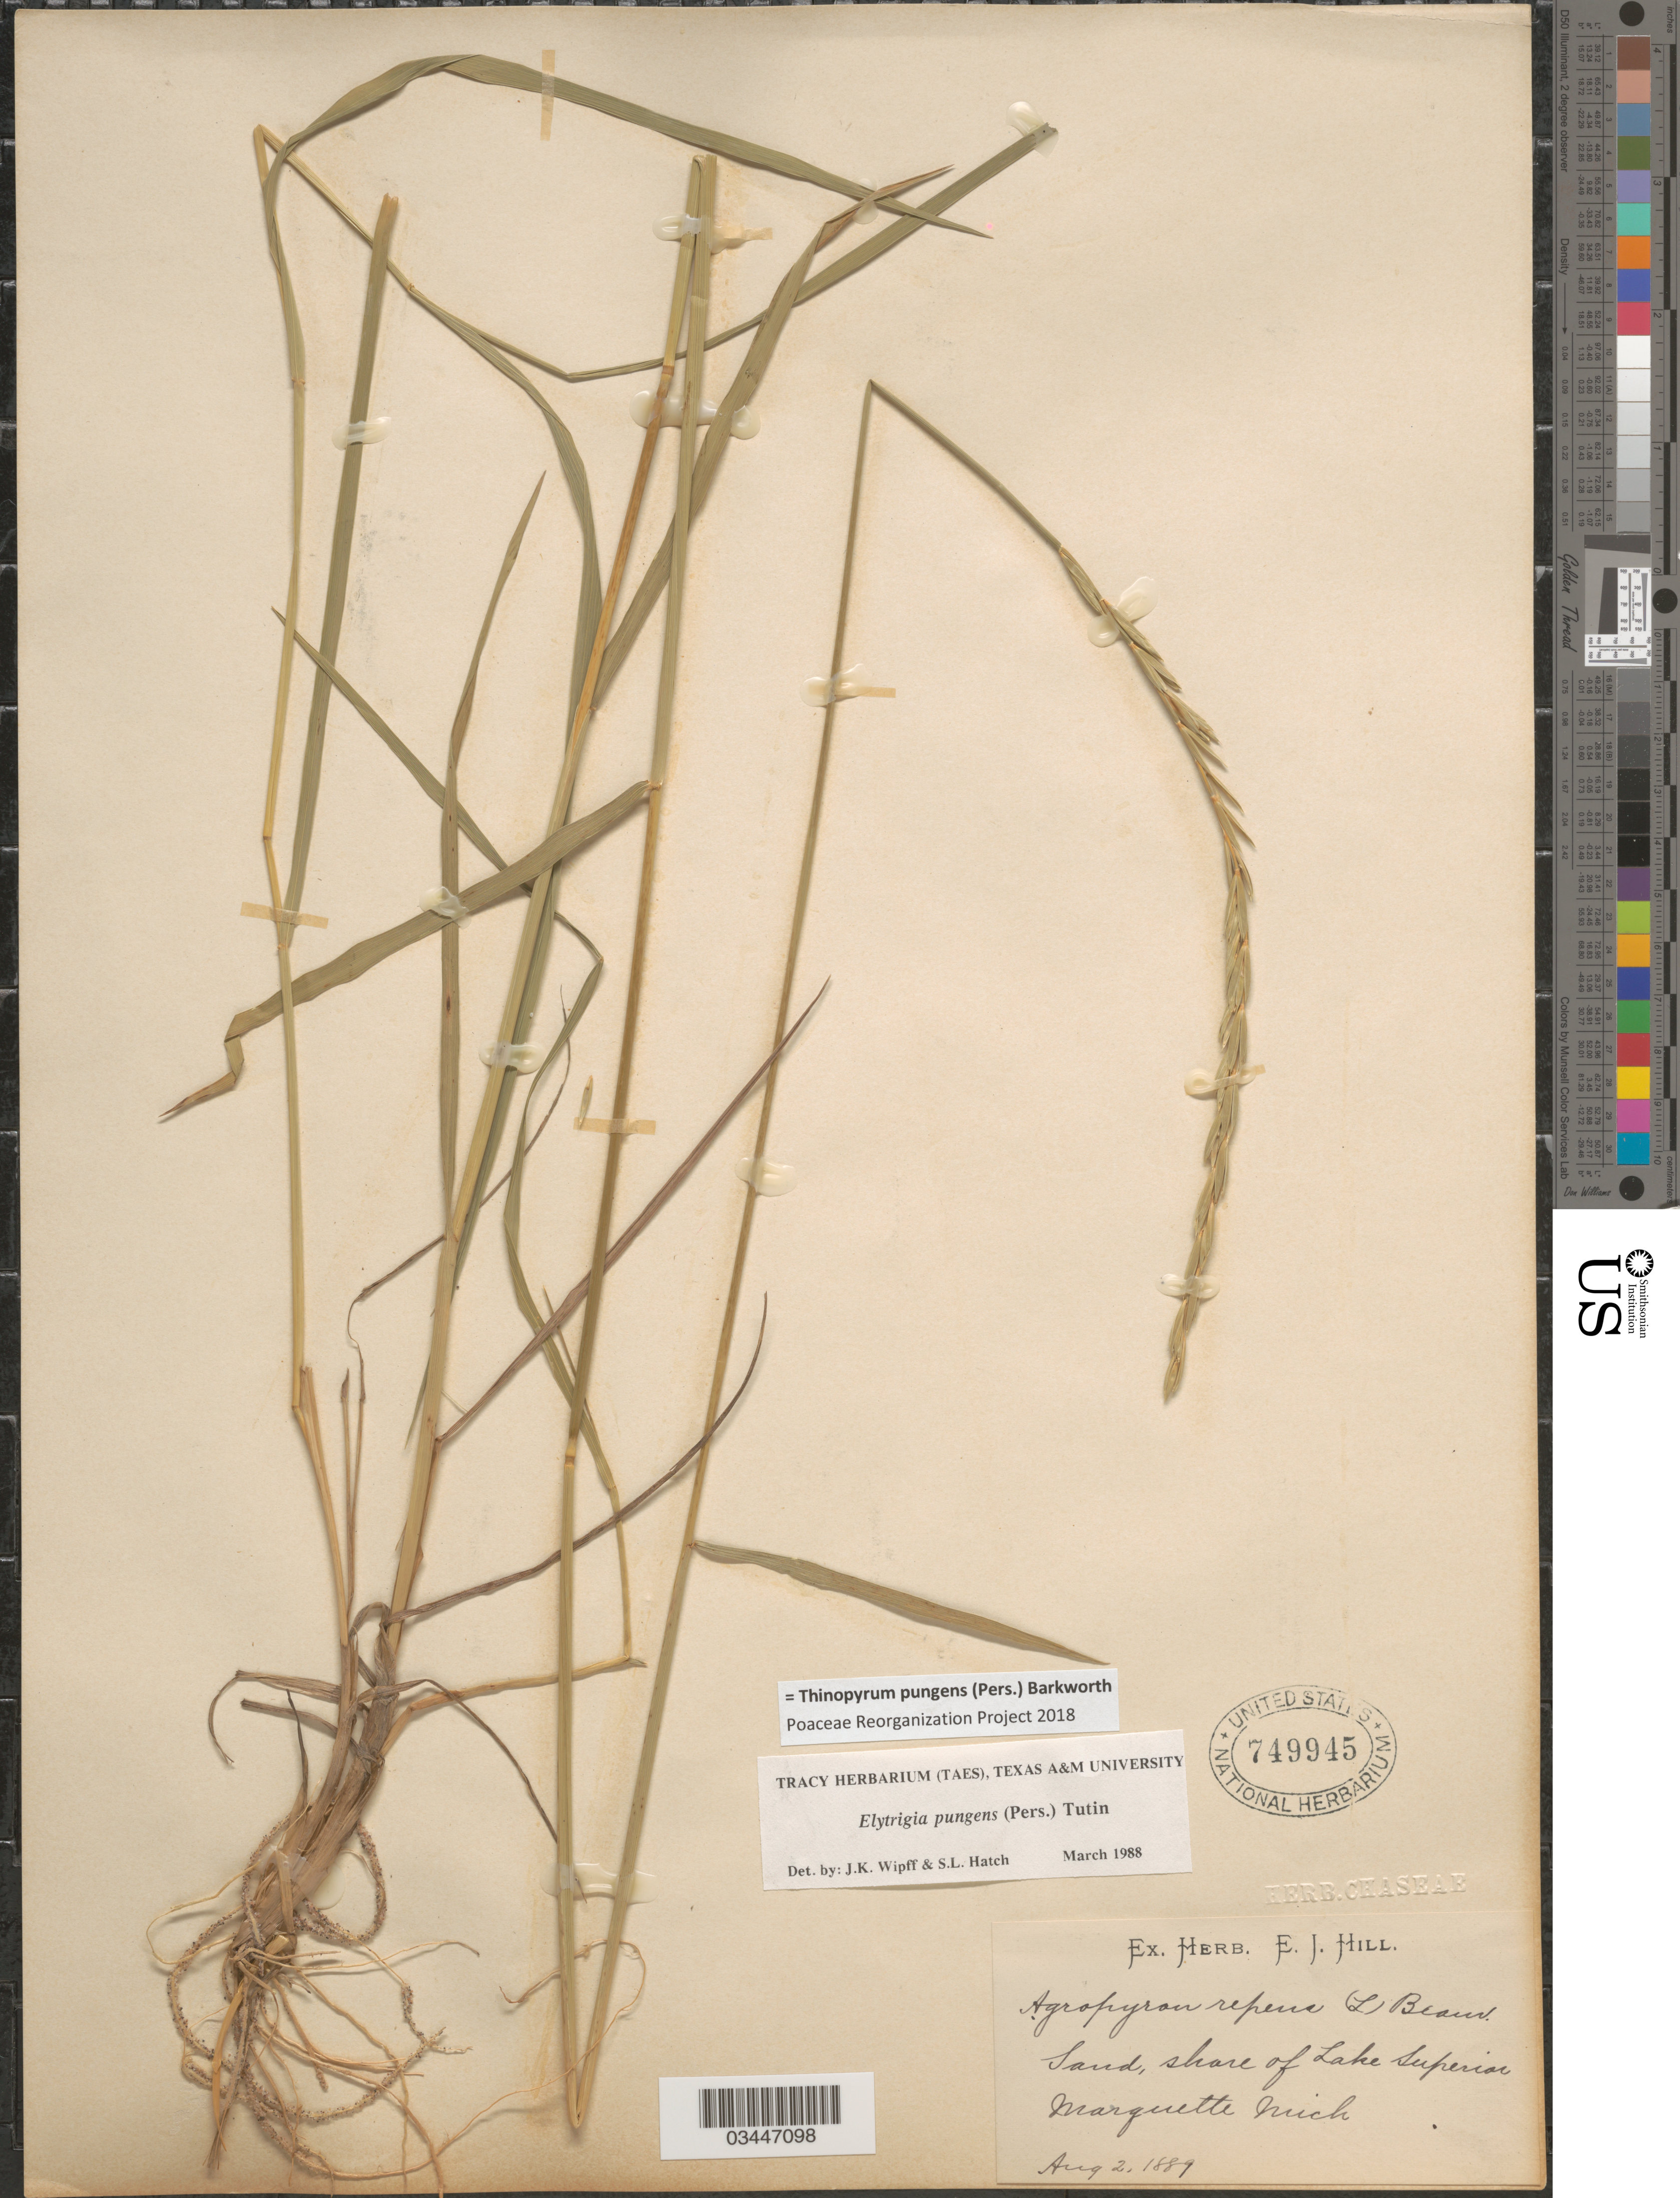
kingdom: Plantae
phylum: Tracheophyta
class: Liliopsida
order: Poales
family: Poaceae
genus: Thinopyrum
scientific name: Thinopyrum pungens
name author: (Pers.) Barkworth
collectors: Ex herb. E. J. Hill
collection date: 1881-08-02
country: United States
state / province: Michigan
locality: Sand, shore of Lake Superior. Marguette.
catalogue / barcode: US 749945